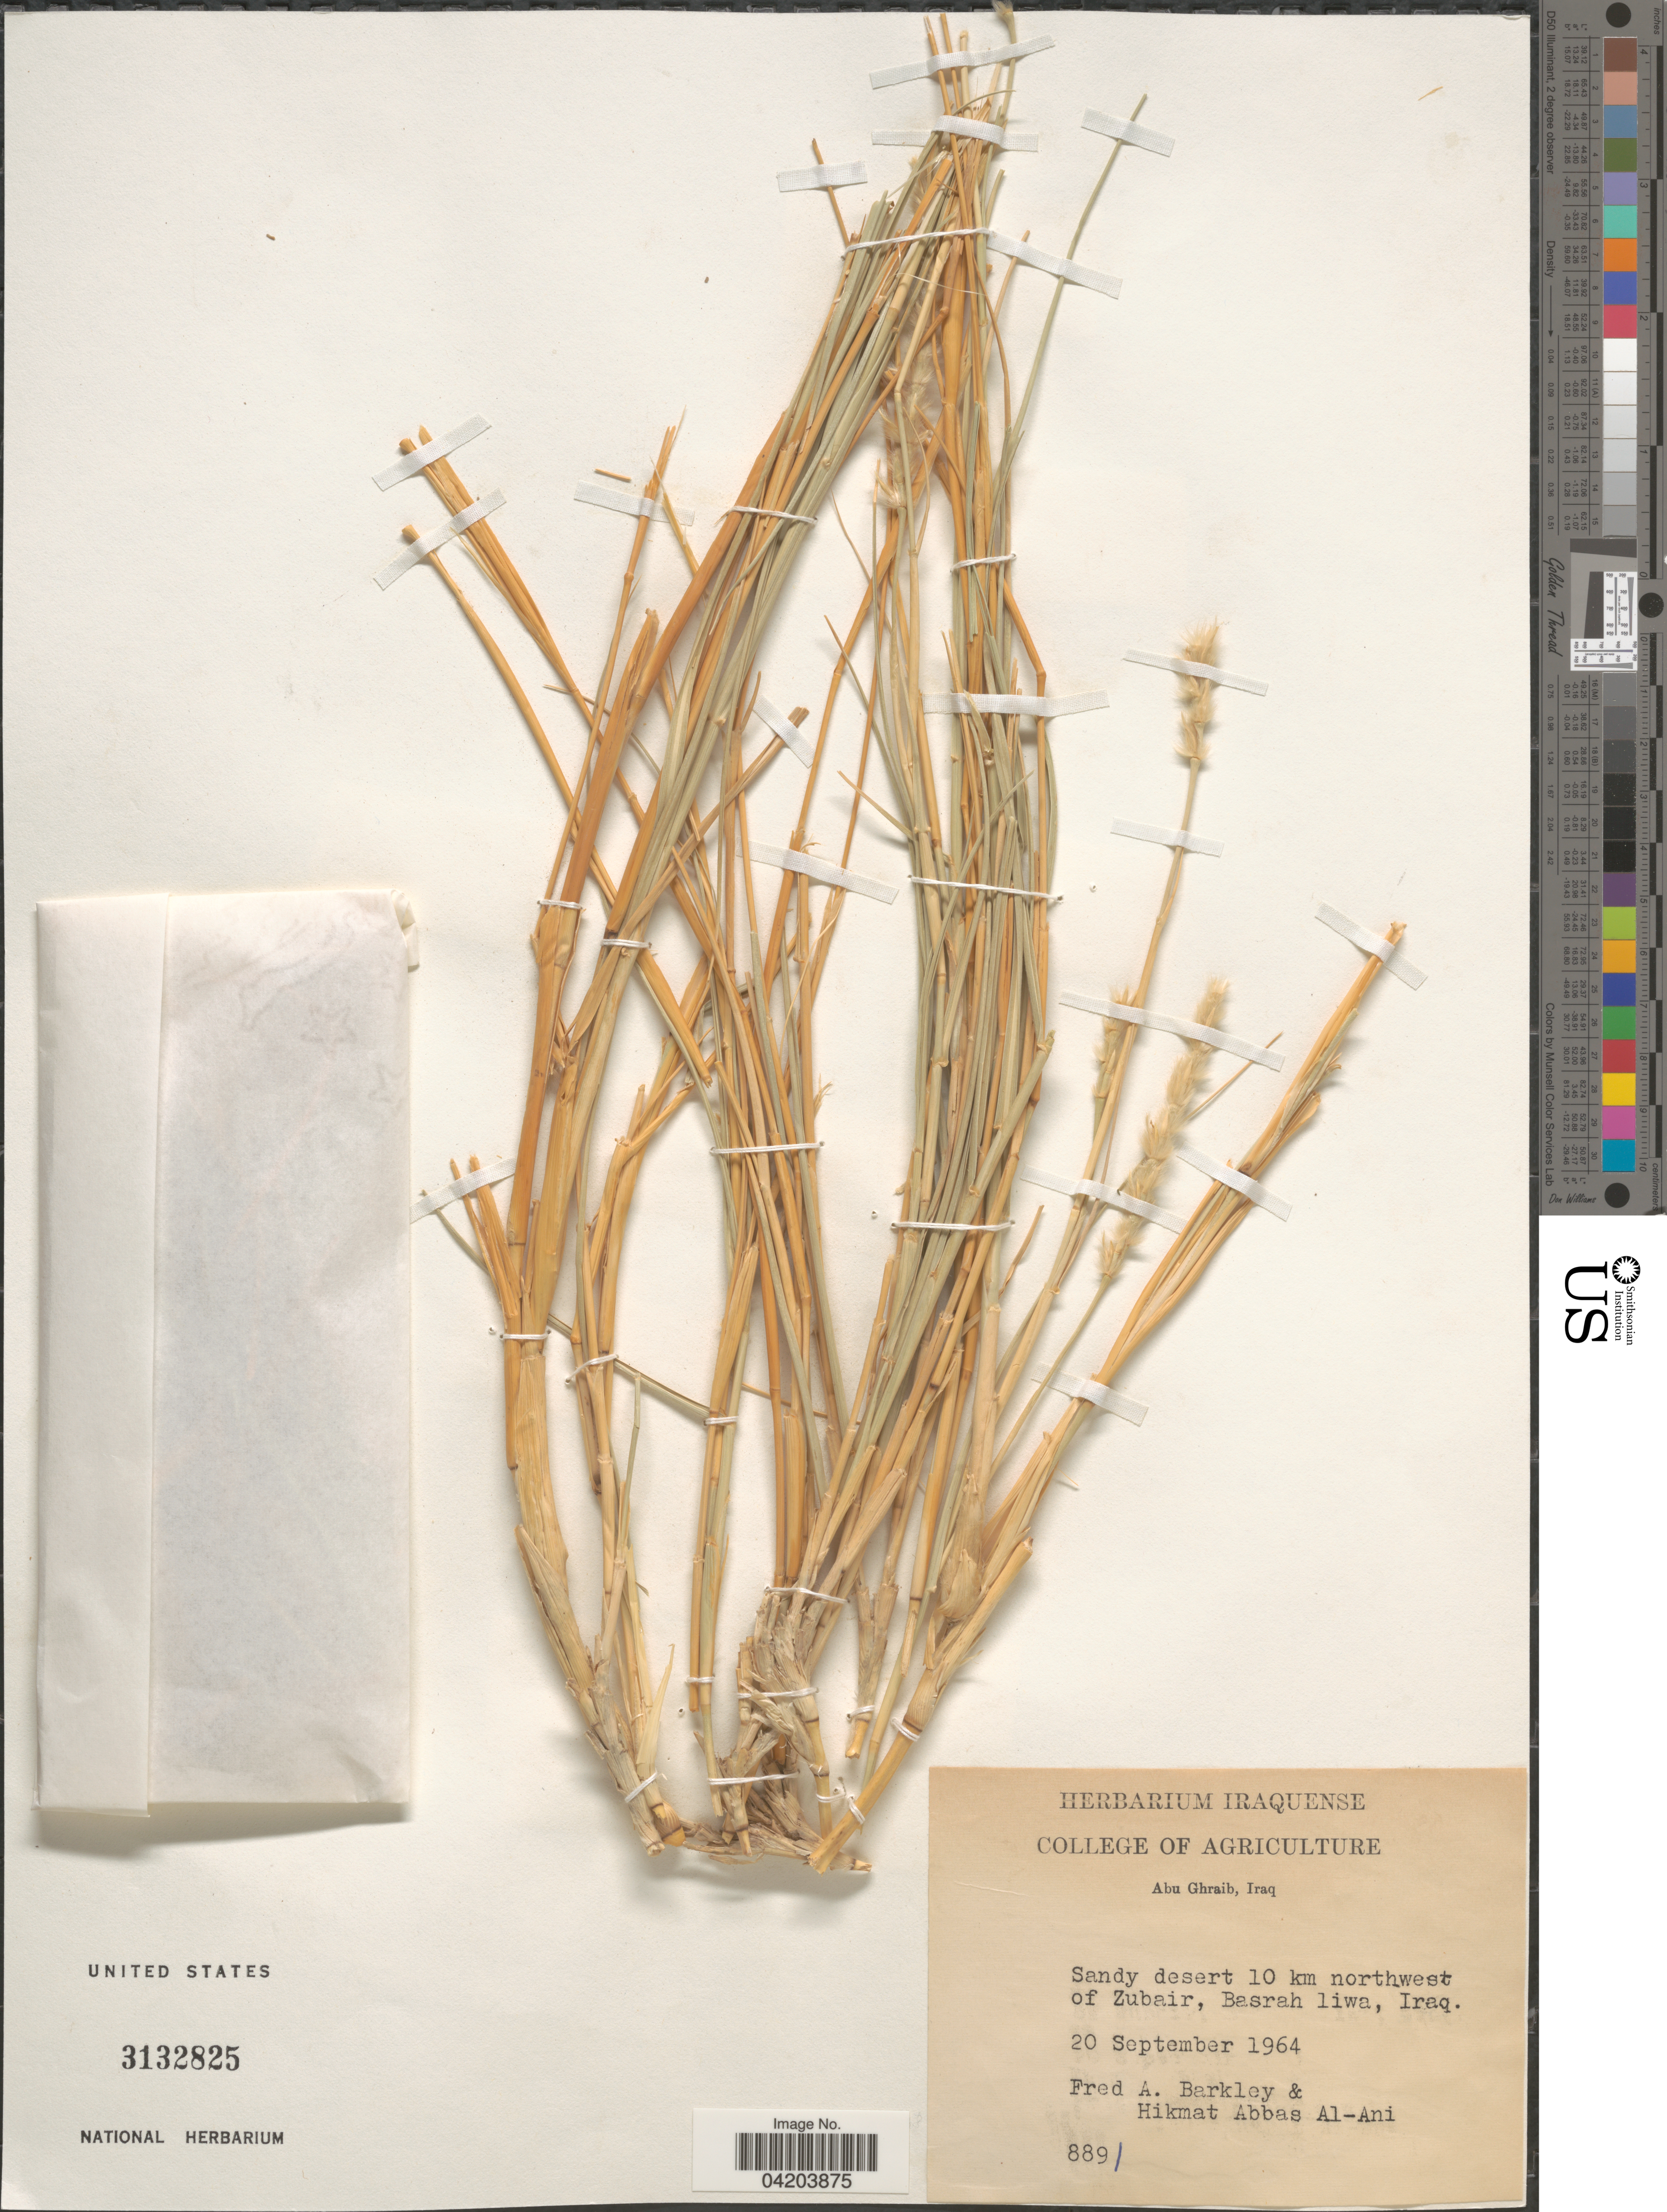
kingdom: Plantae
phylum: Tracheophyta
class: Liliopsida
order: Poales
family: Poaceae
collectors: F. A. Barkley & H. Abbas al Ani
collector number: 8891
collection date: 1964-09-20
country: Iraq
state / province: Al Basrah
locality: Sandy desert 10 km northwest of Zubair, Basrah liwa.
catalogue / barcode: US 3132825